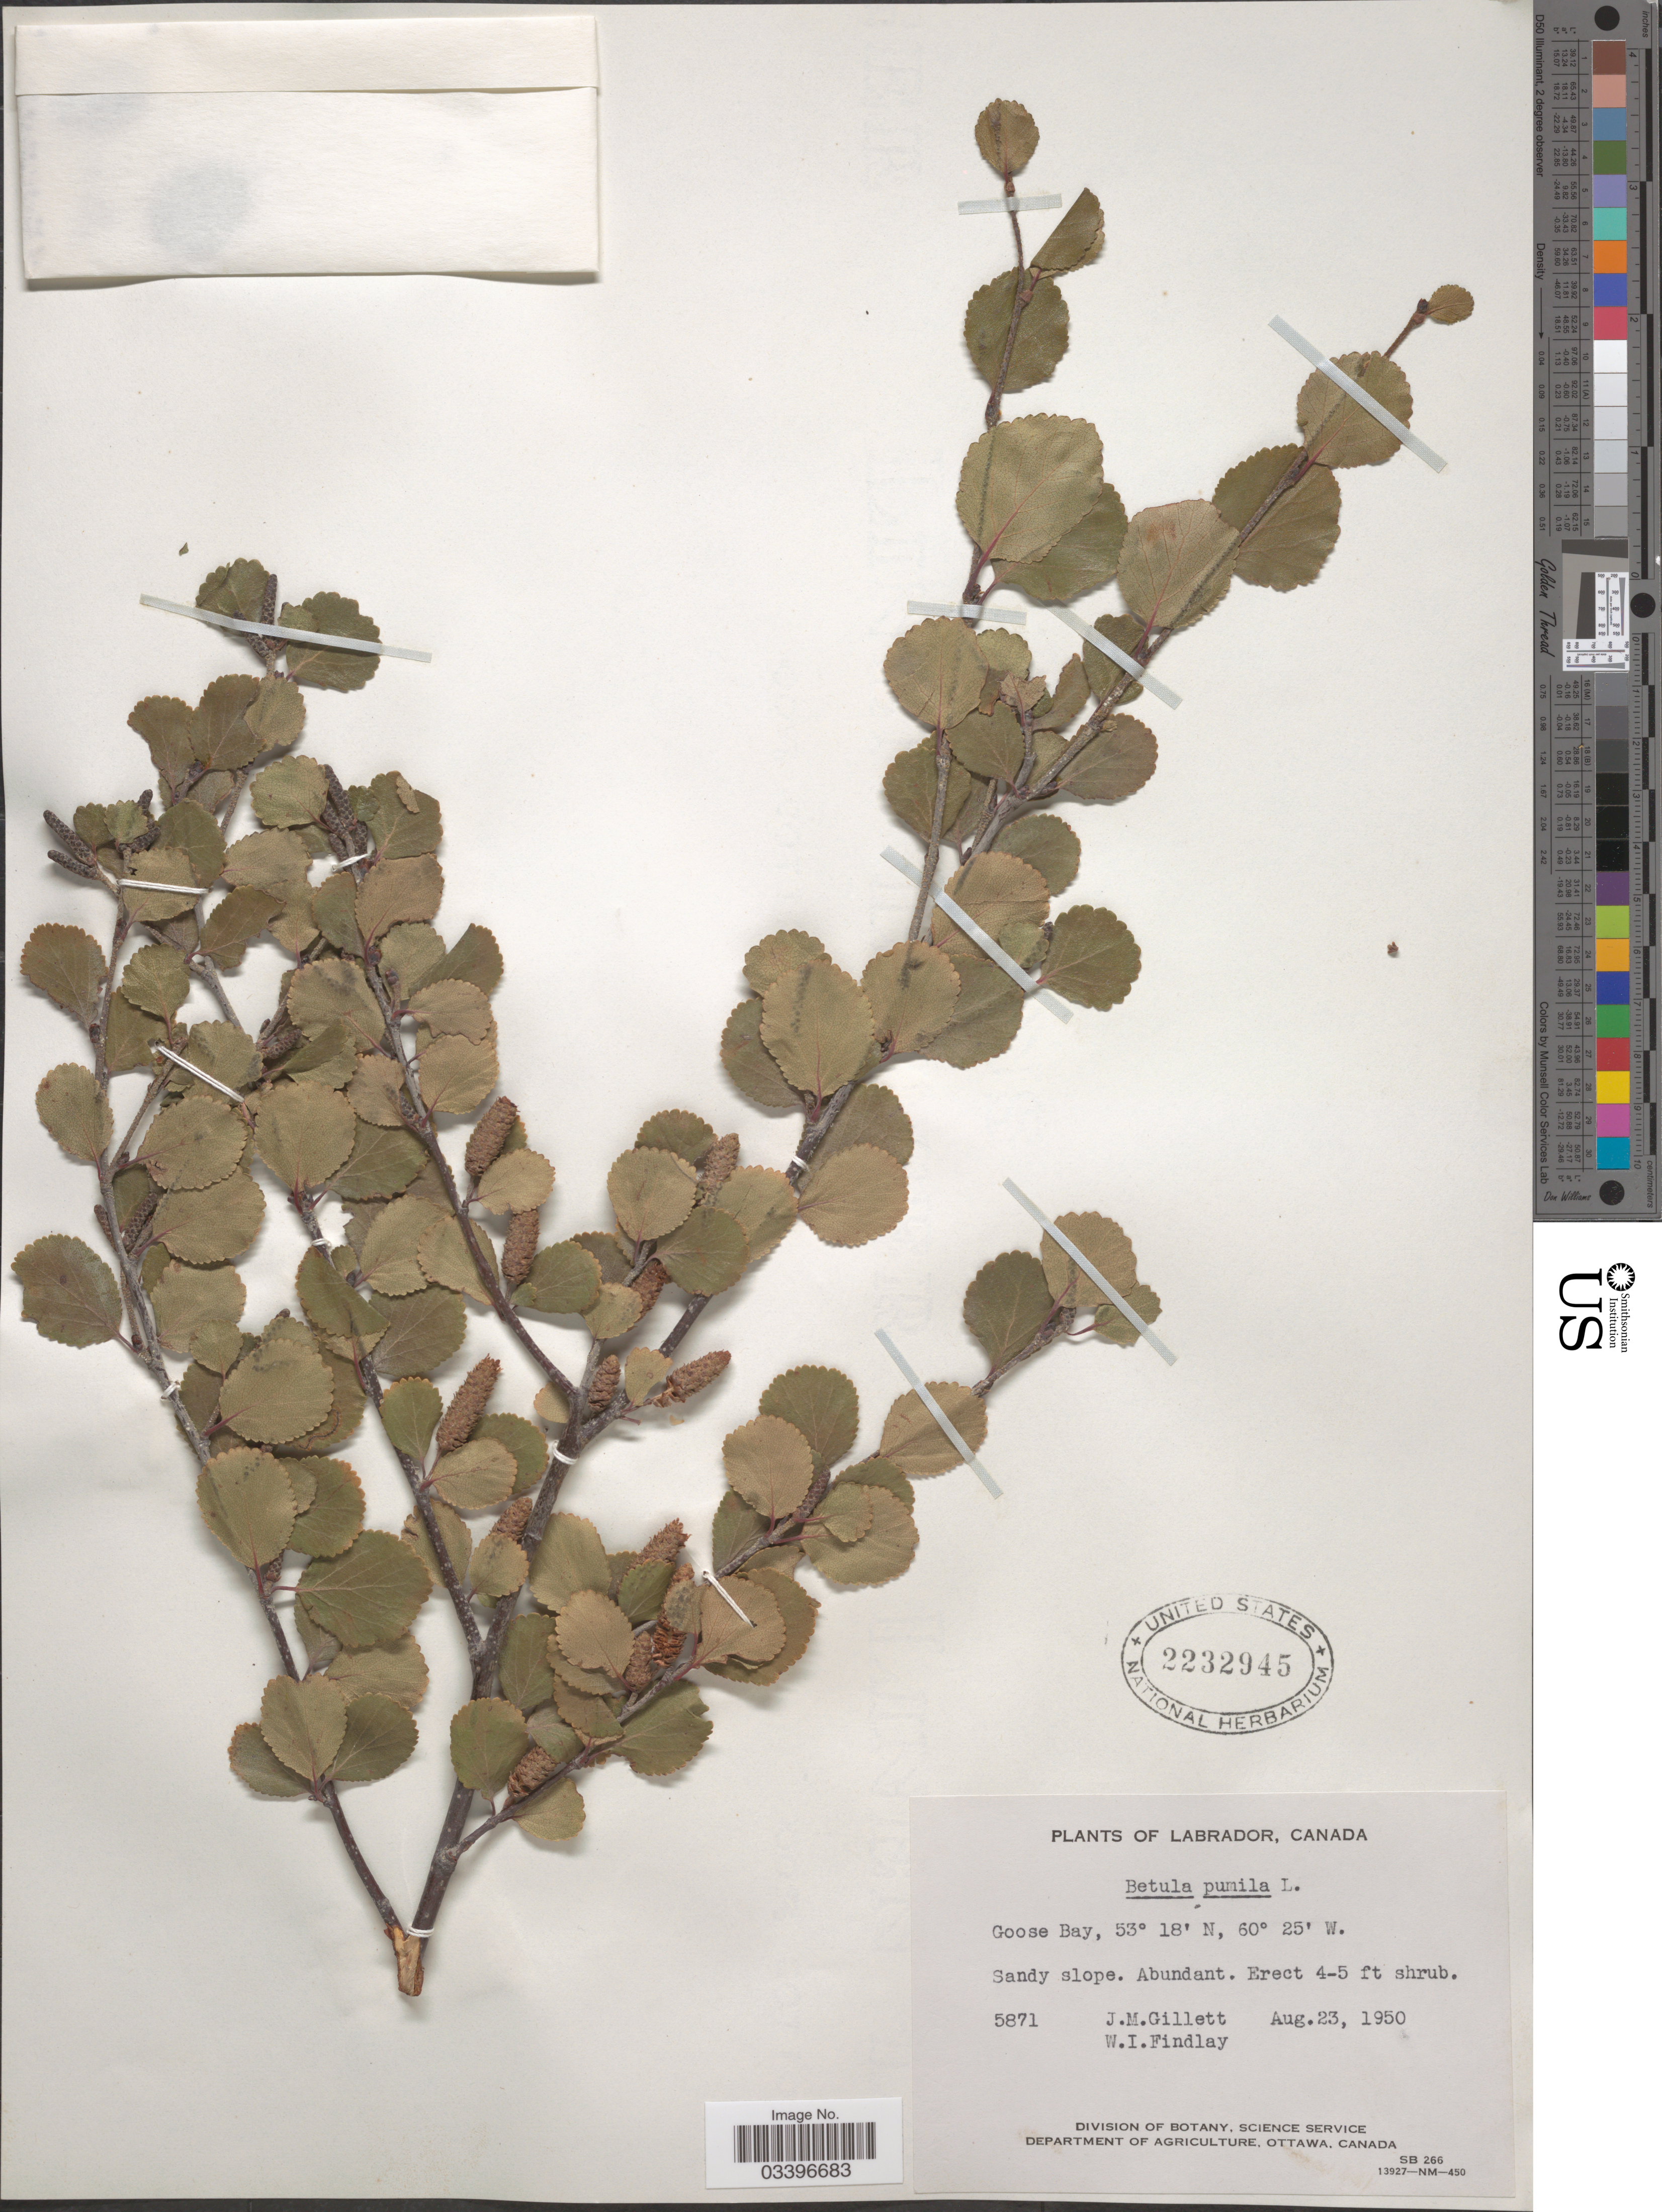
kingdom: Plantae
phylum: Tracheophyta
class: Magnoliopsida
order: Fagales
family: Betulaceae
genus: Betula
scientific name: Betula pumila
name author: L.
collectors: J. M. Gillett & W. Findlay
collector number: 5871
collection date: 1950-08-23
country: Canada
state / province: Newfoundland and Labrador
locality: Labrador. Goose Bay.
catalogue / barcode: US 2232945